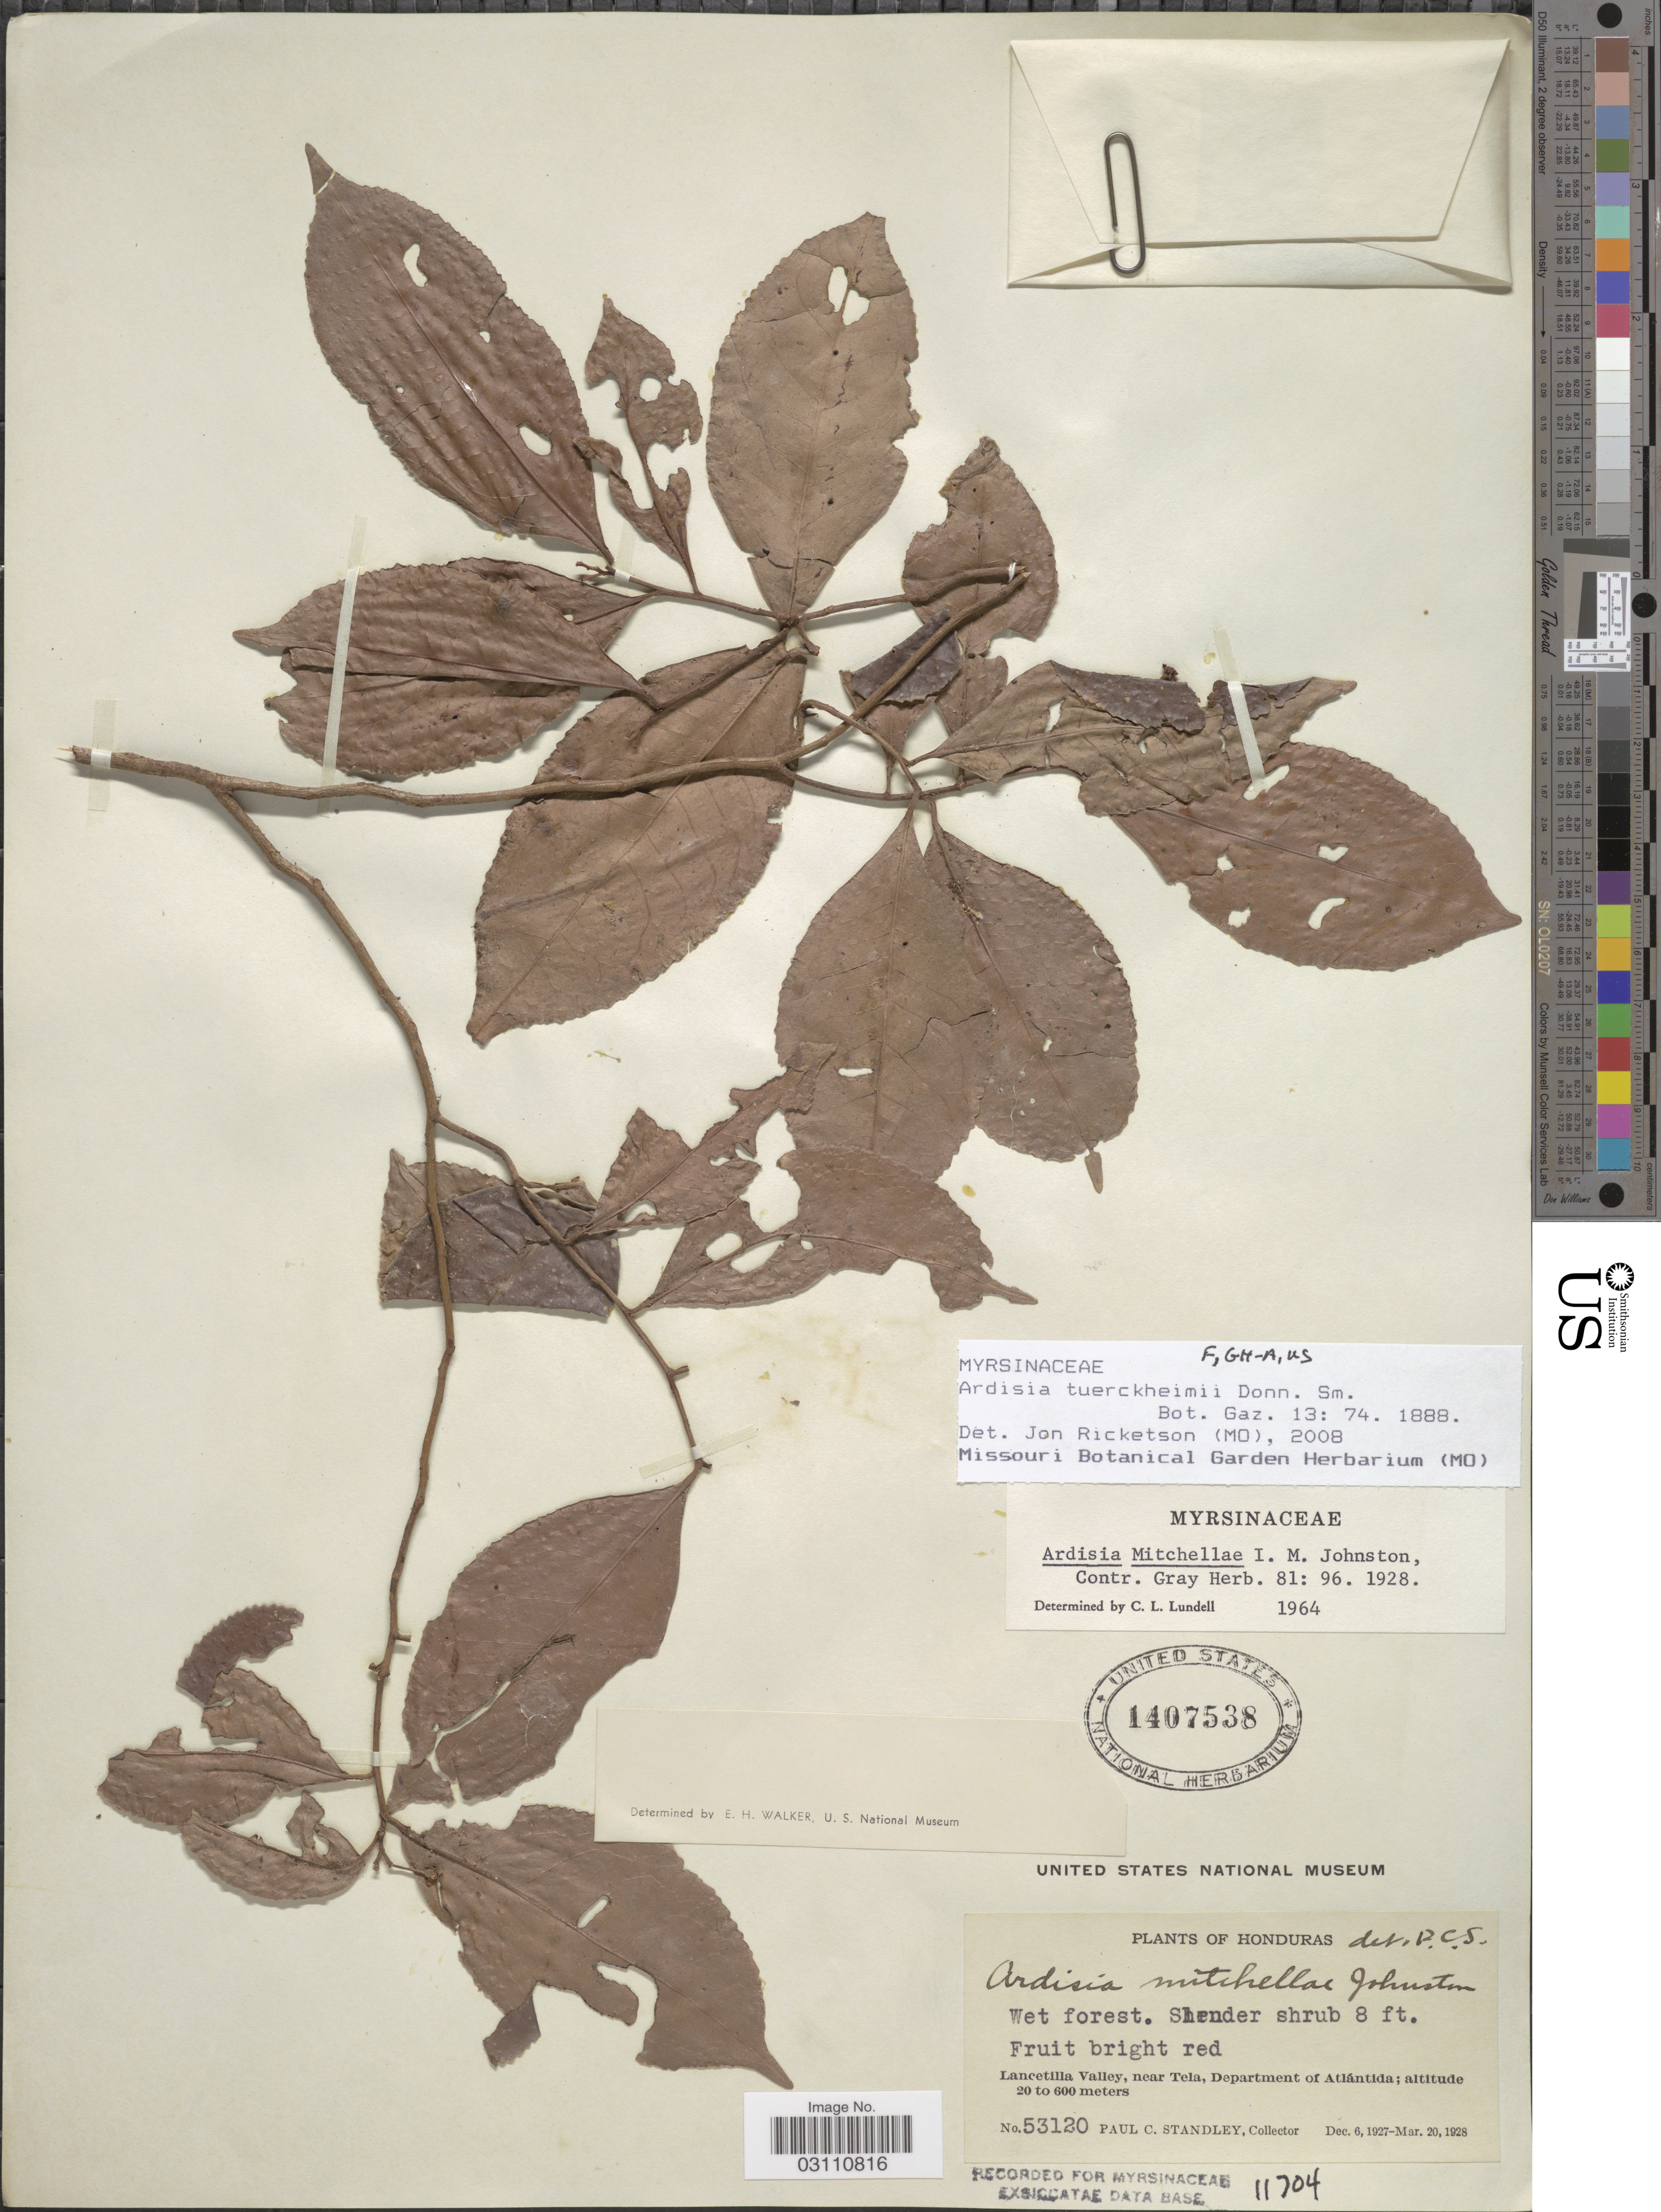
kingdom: Plantae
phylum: Tracheophyta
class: Magnoliopsida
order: Ericales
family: Primulaceae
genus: Ardisia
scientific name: Ardisia tuerckheimii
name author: Donn. Sm.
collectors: P. C. Standley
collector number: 53120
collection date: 1927-12-06/1928-03-20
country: Honduras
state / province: Atlántida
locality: Lancetilla Valley, near Tela, Department of Atlántida.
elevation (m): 20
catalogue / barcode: US 1407538